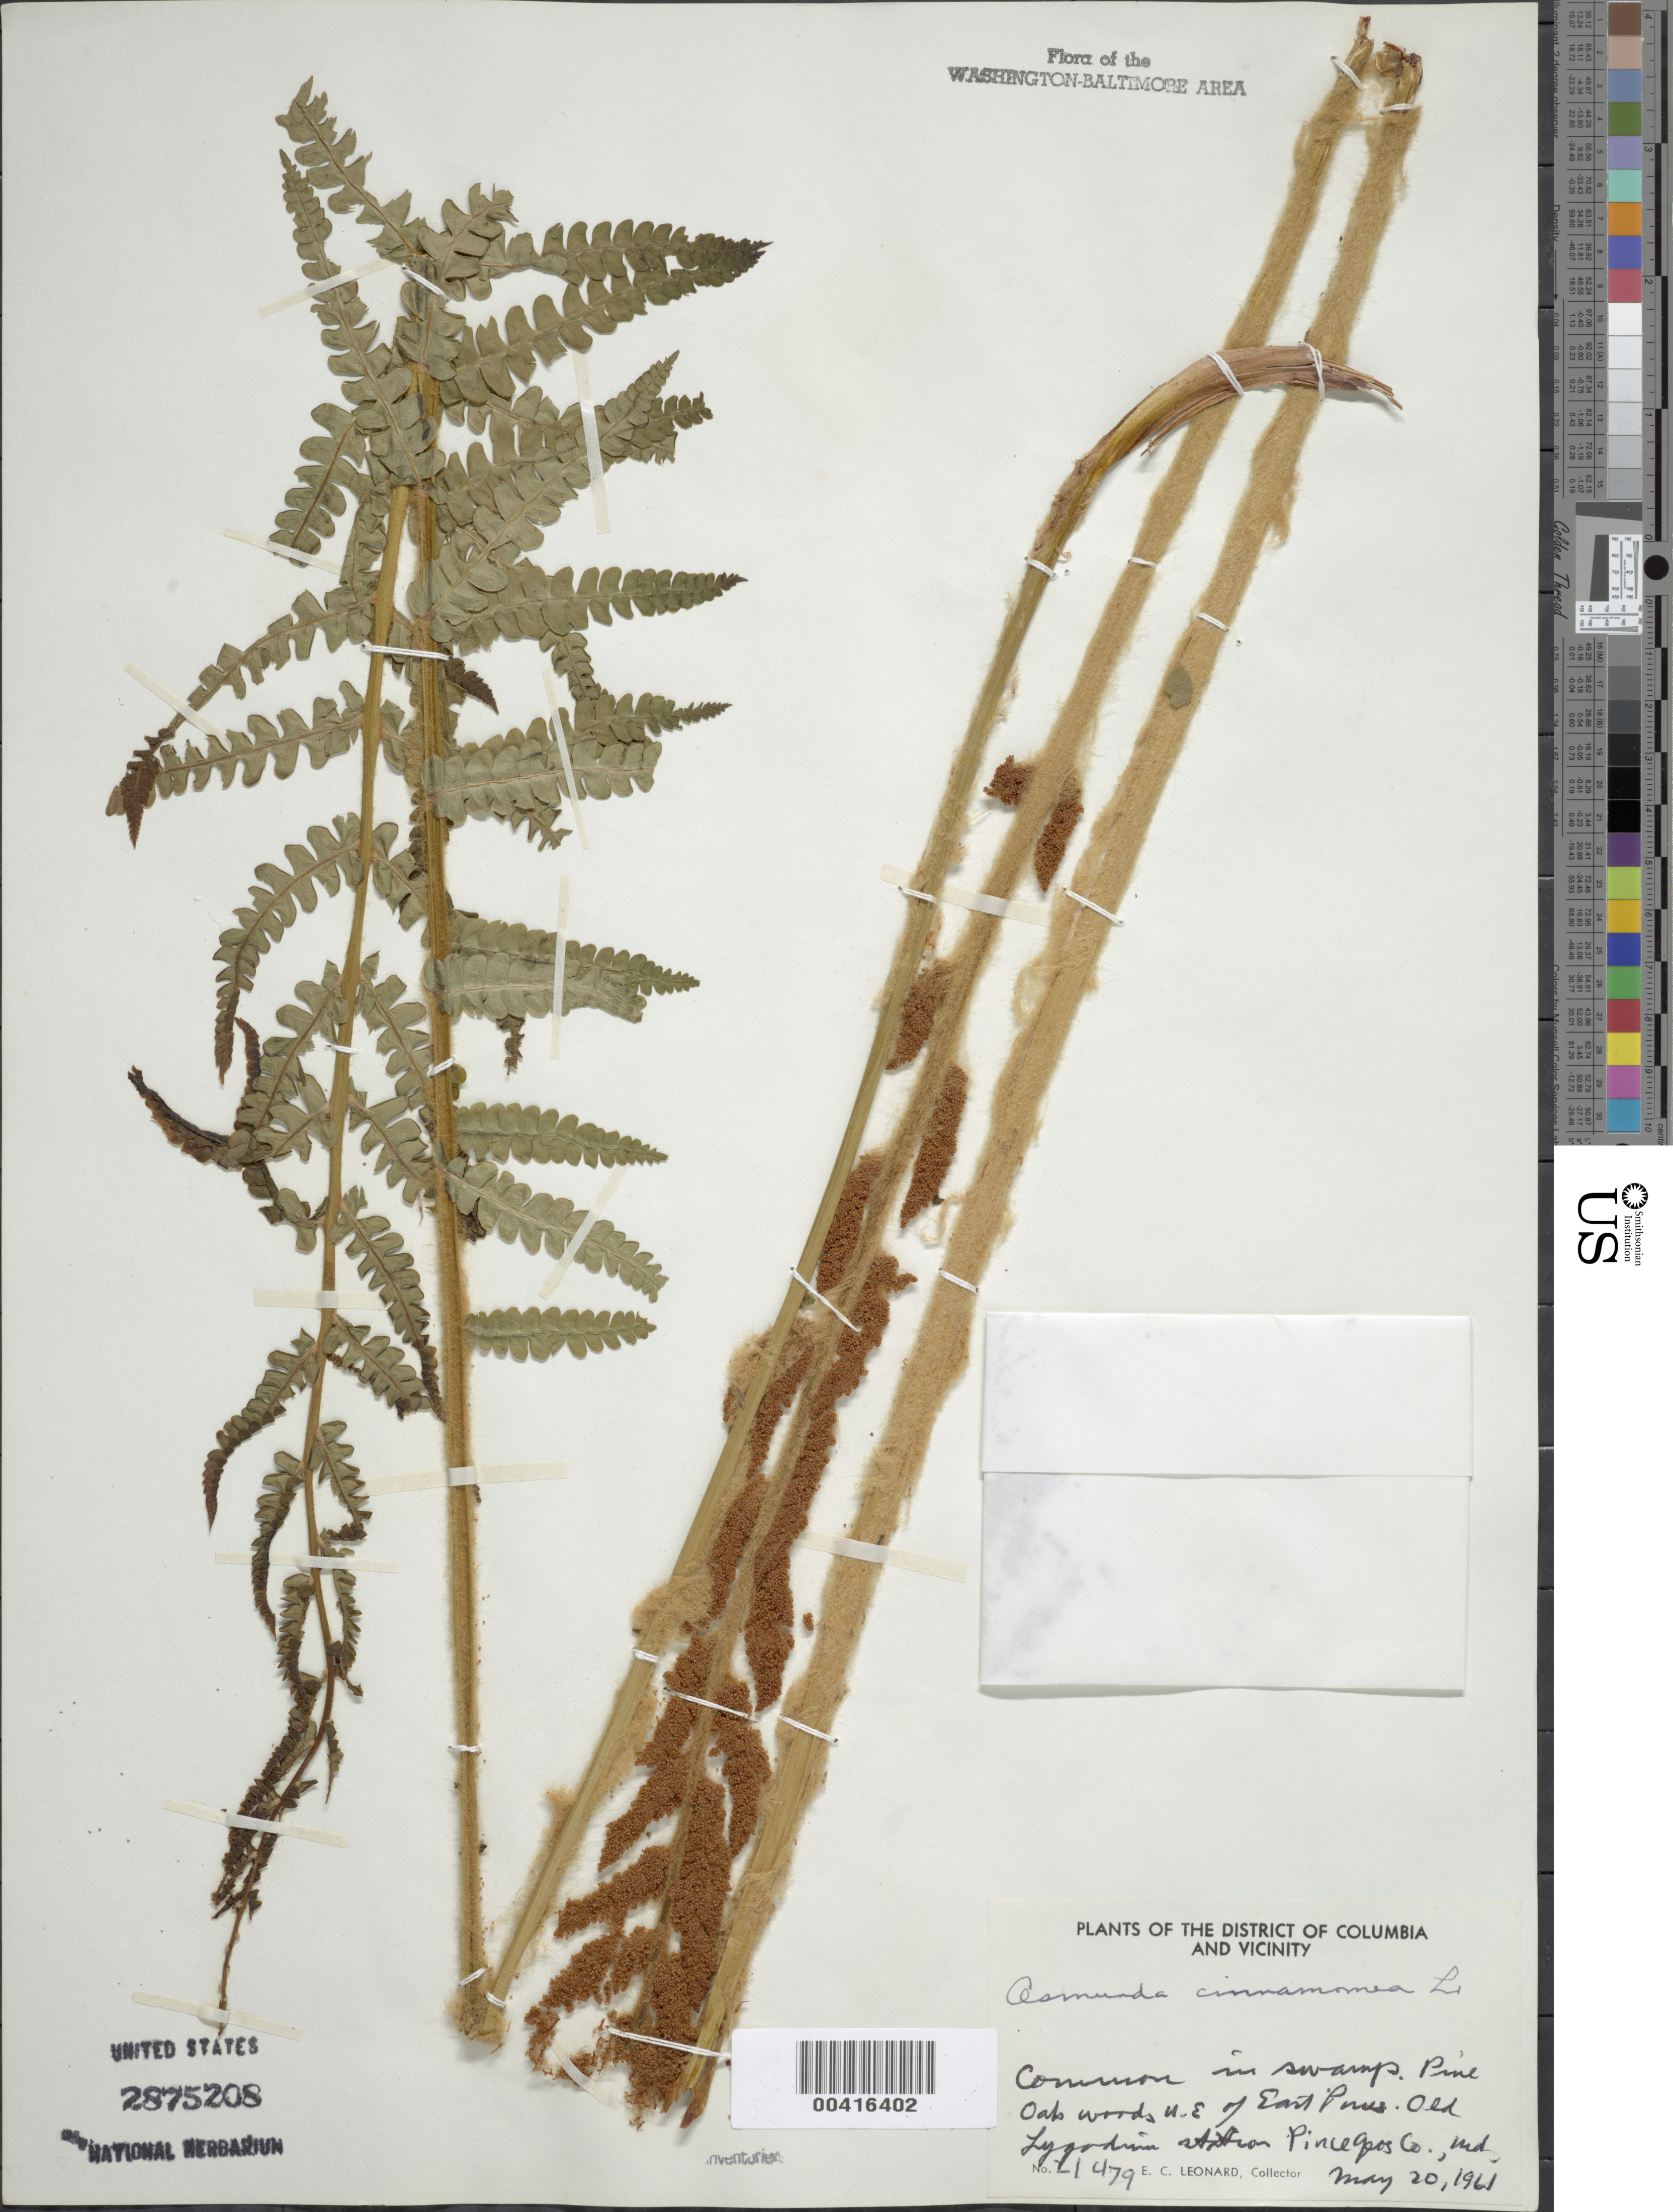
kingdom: Plantae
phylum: Tracheophyta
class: Polypodiopsida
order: Osmundales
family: Osmundaceae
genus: Osmundastrum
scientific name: Osmundastrum cinnamomeum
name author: (L.) C. Presl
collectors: E. C. Leonard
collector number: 21479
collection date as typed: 20 May 1961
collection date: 1961-05-20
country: United States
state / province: Maryland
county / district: Prince George's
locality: Northeast of East Pines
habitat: Pine oak woods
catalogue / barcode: US 2875208